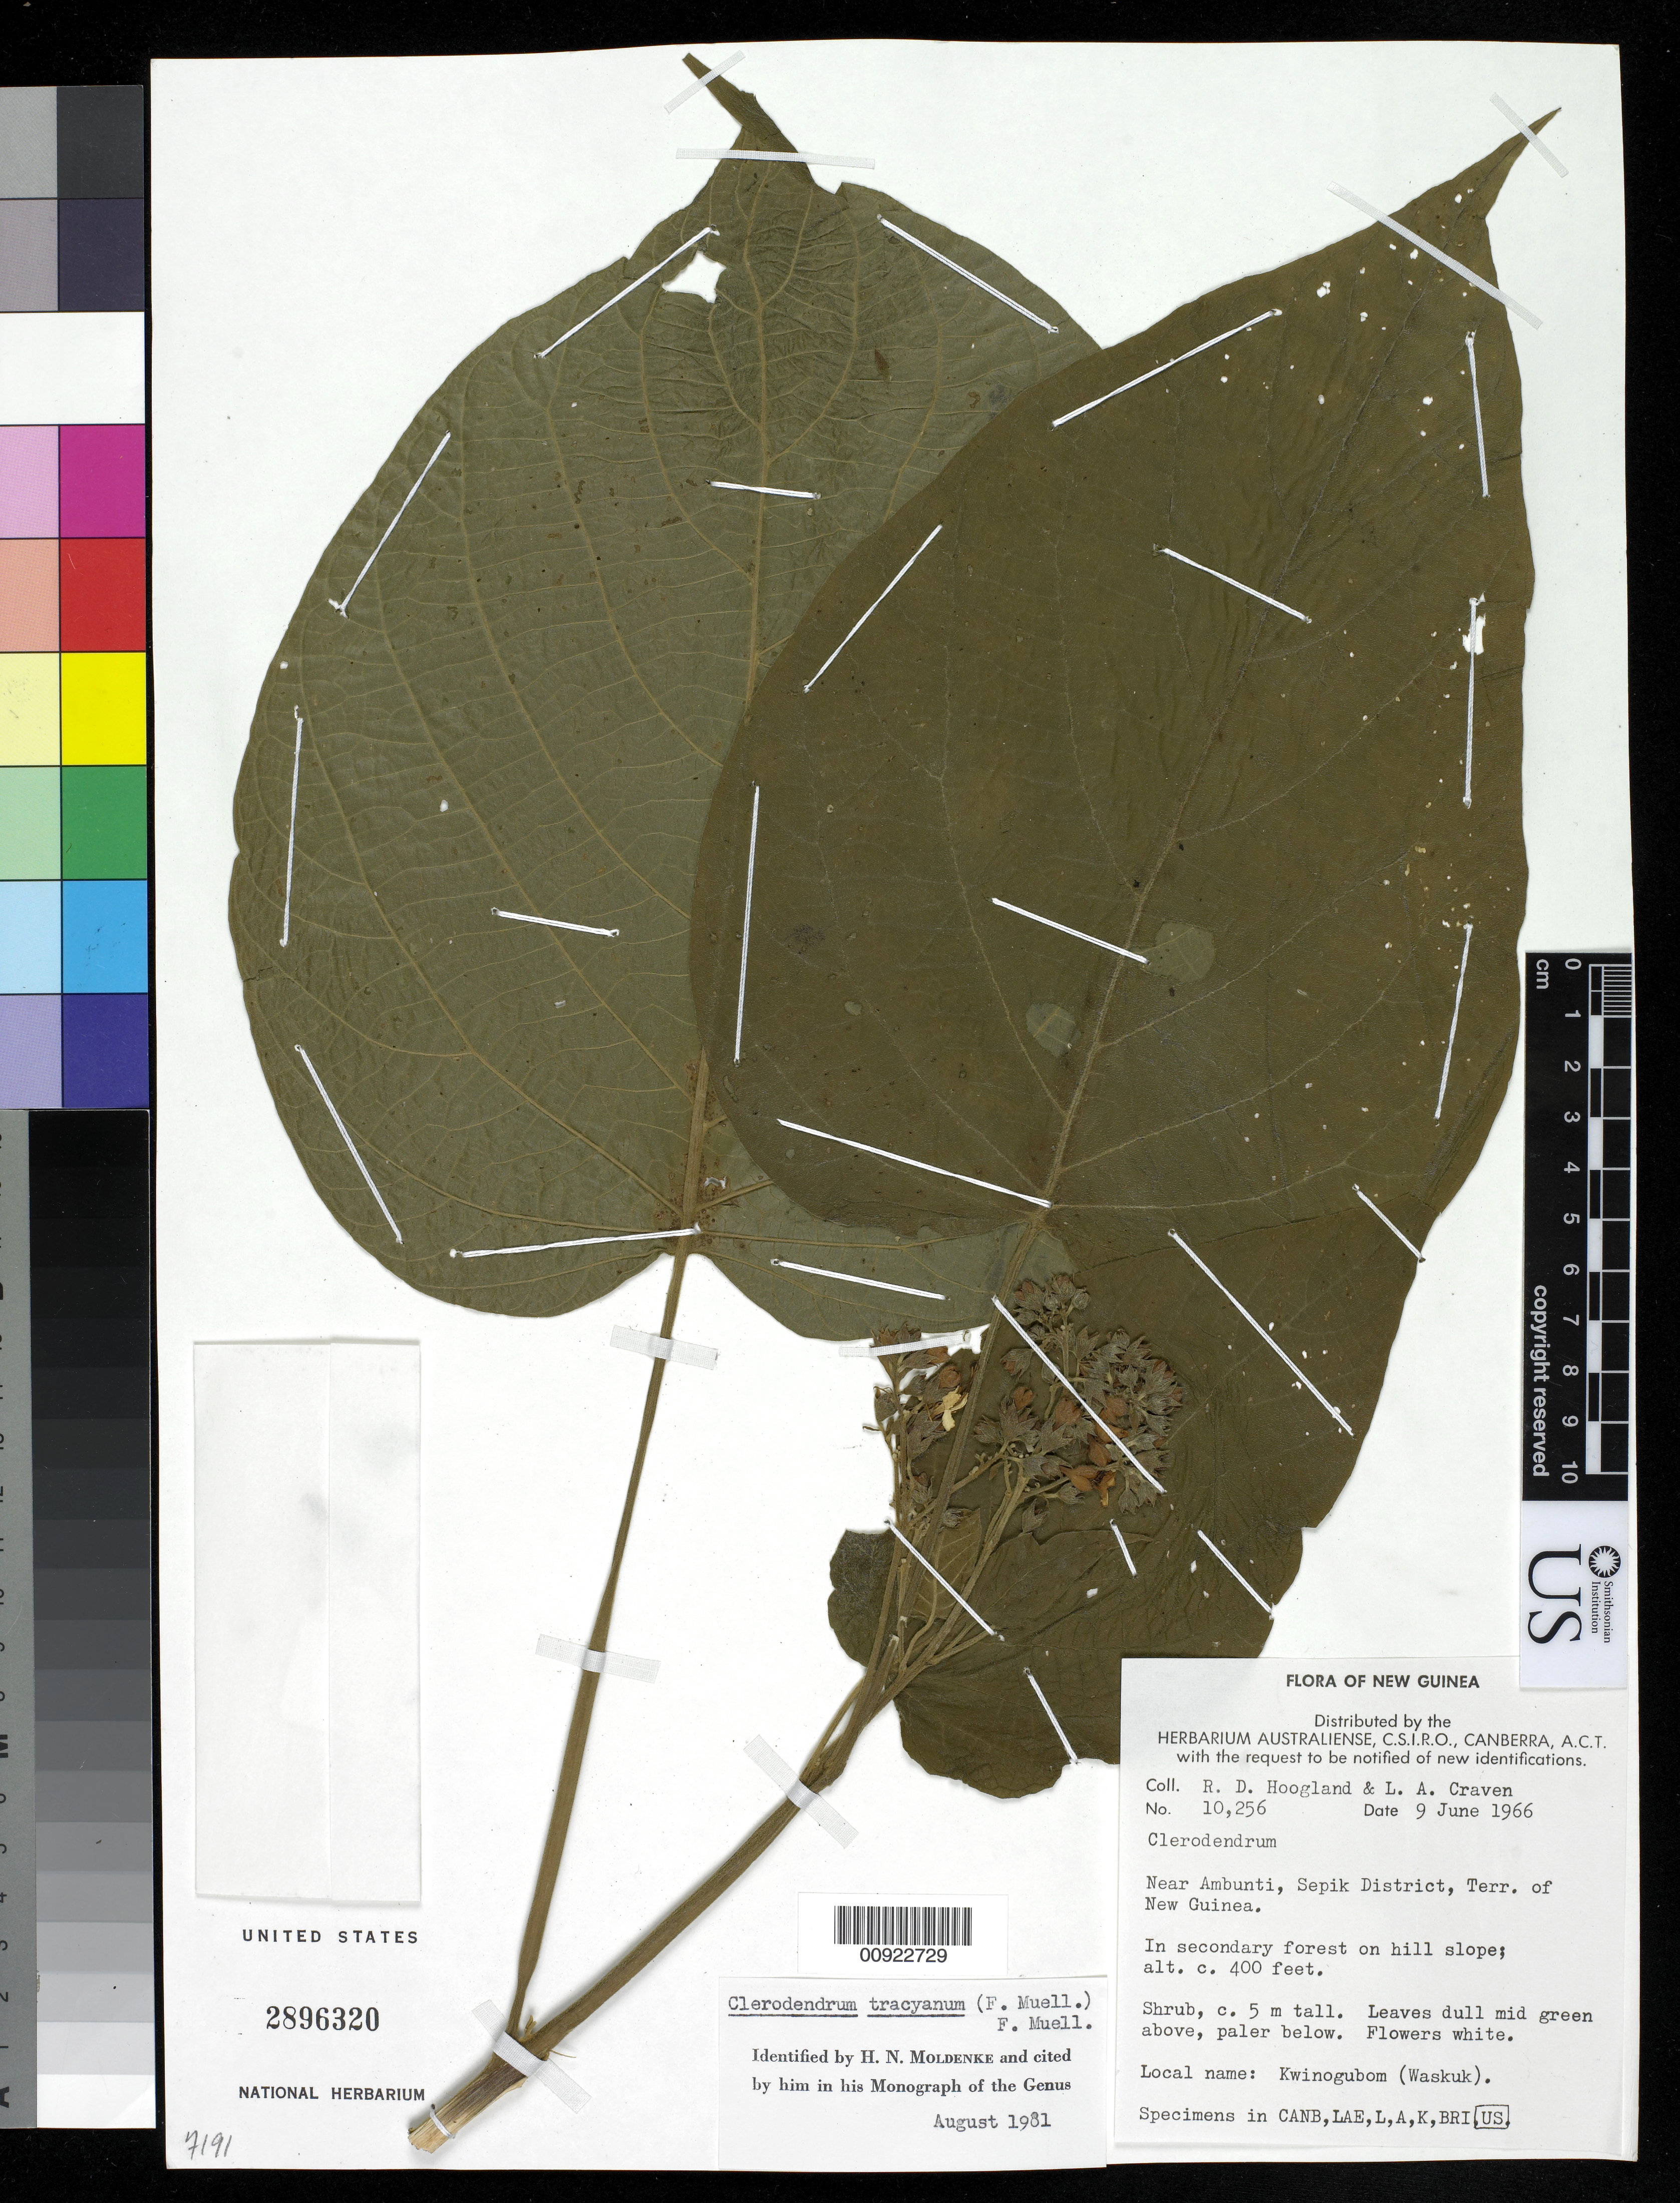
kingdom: Plantae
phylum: Tracheophyta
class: Magnoliopsida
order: Lamiales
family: Lamiaceae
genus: Clerodendrum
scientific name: Clerodendrum tracyanum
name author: (F. Muell.) Benth.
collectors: R. D. Hoogland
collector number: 10256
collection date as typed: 09 Jun 1966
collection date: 1966-06-09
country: Papua New Guinea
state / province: East Sepik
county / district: Ambunti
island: New Guinea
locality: Near Ambunti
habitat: In secondary forest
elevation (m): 122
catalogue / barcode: US 2896320